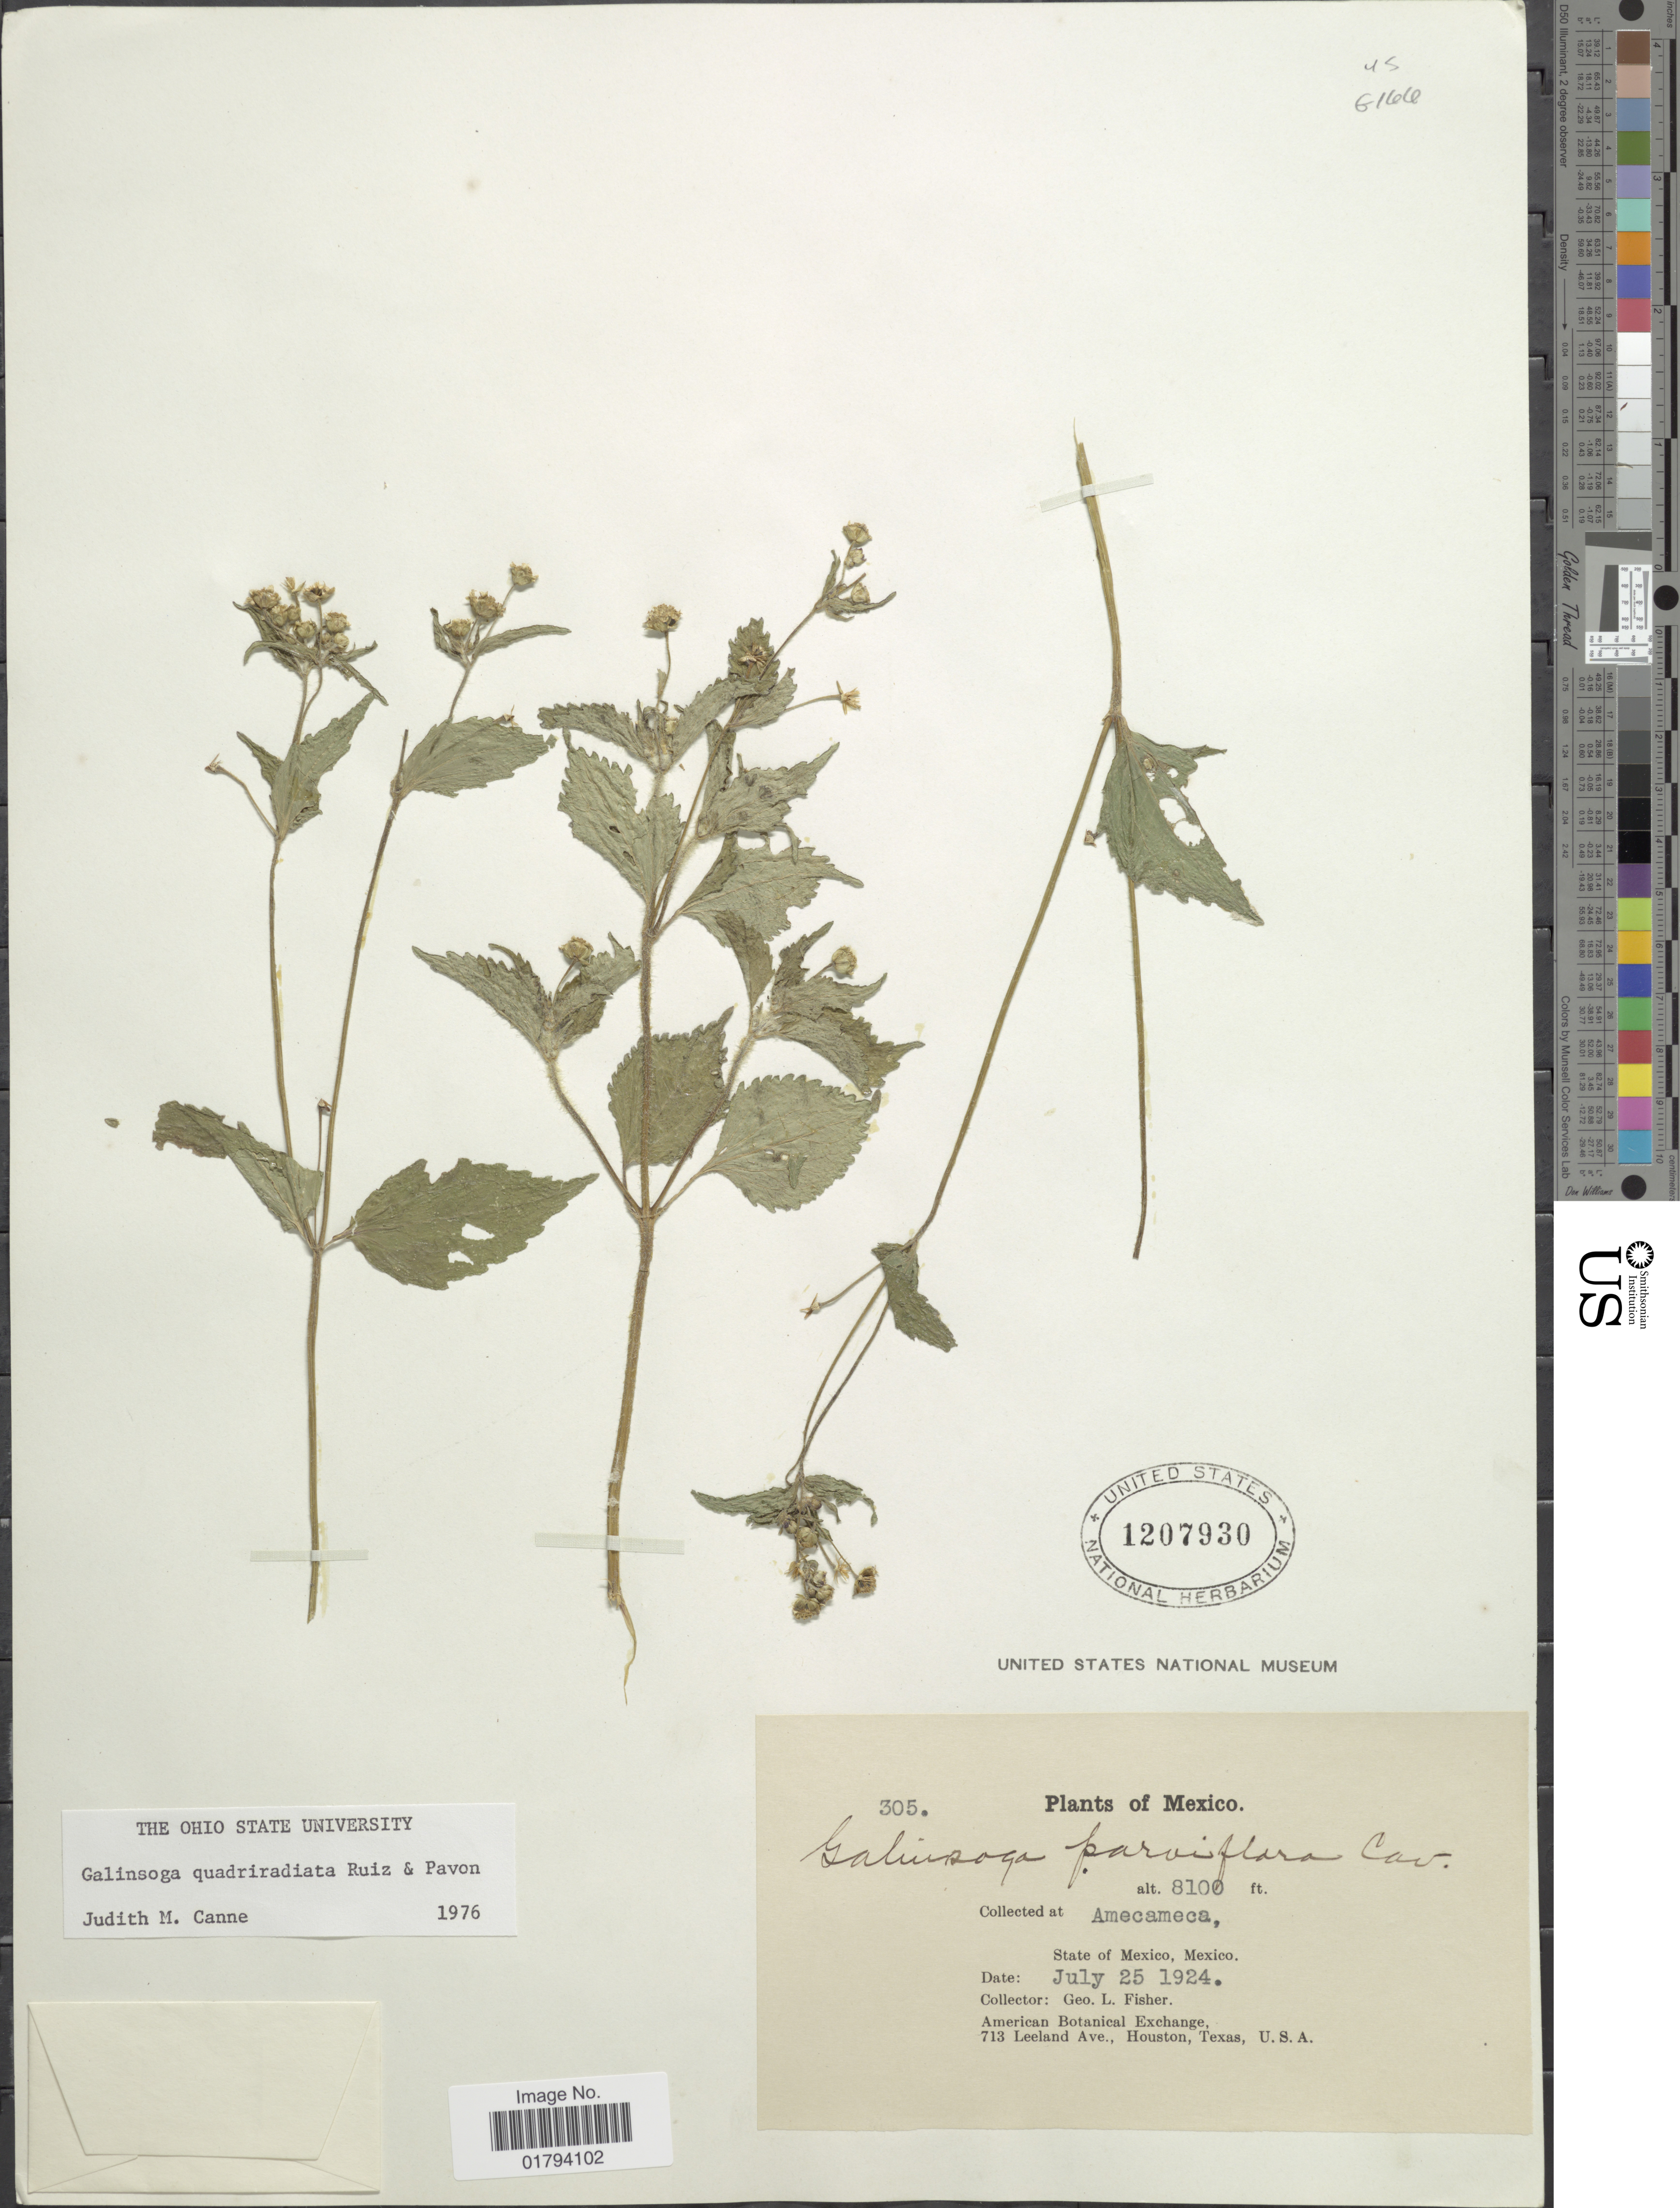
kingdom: Plantae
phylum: Tracheophyta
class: Magnoliopsida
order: Asterales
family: Asteraceae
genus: Galinsoga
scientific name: Galinsoga quadriradiata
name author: Ruiz & Pav.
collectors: G. L. Fisher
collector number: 305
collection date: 1924-07-25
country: Mexico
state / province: México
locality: Amecameca.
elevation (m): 2469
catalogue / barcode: US 1207930